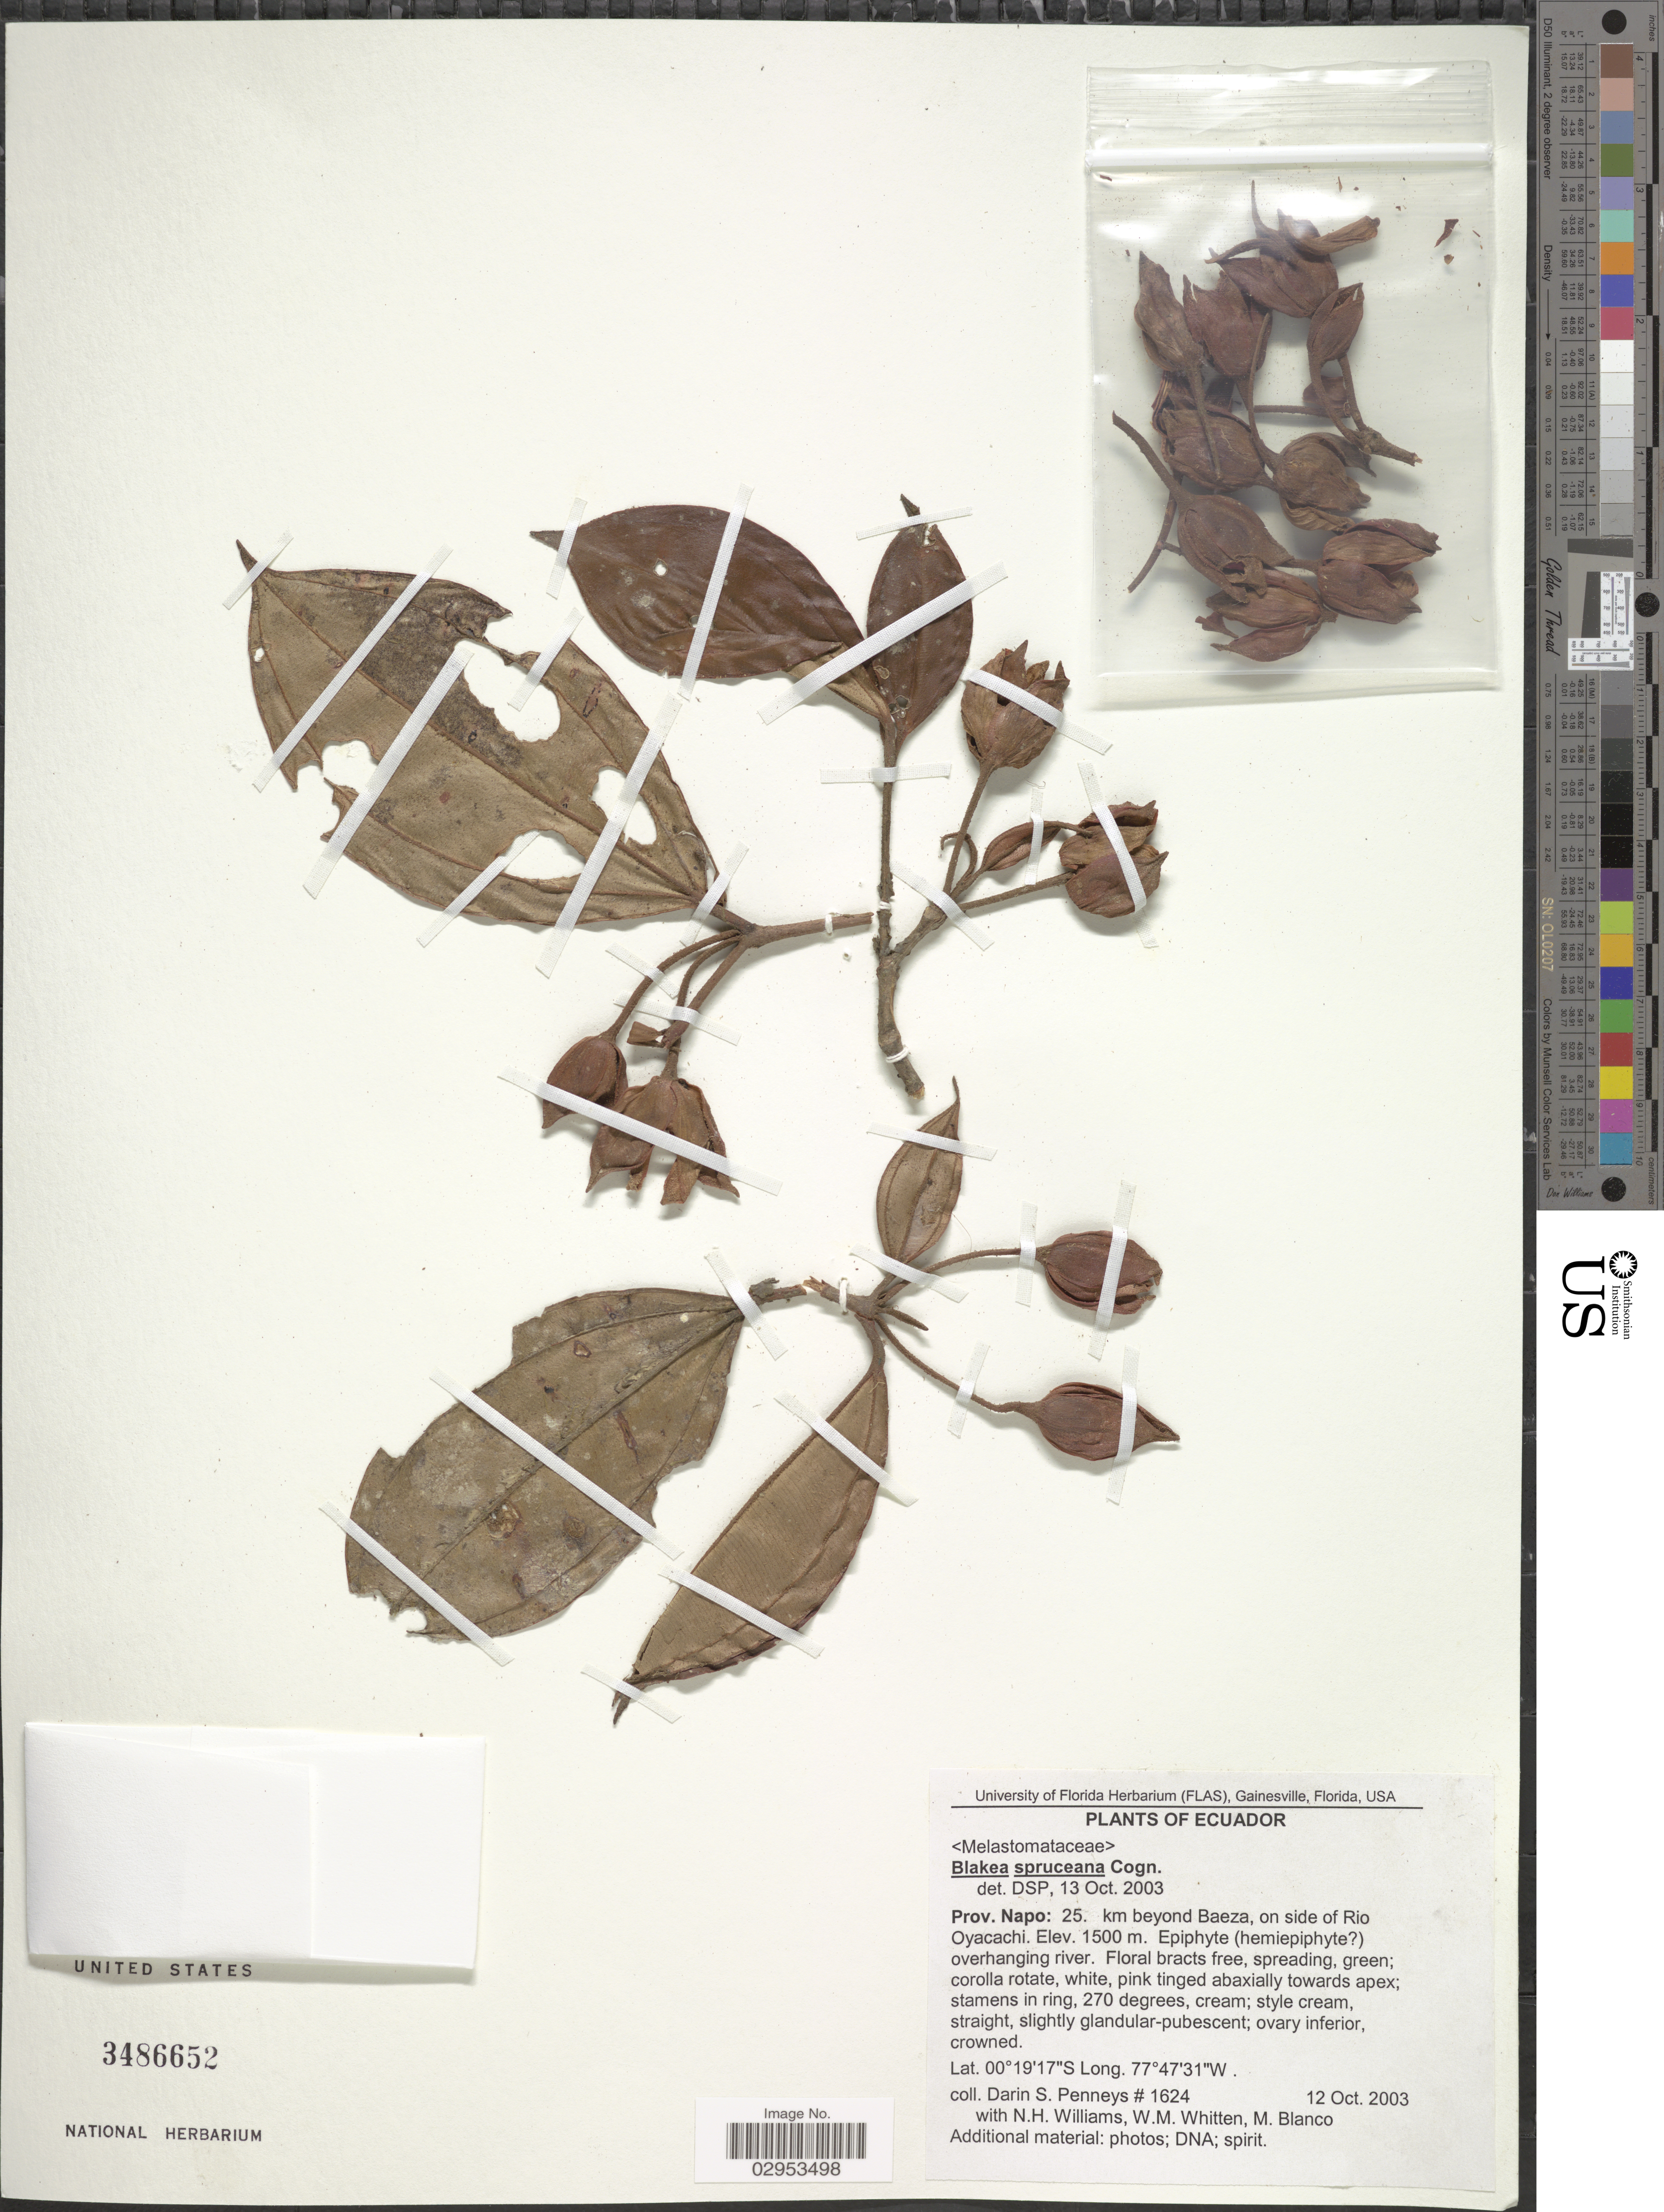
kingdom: Plantae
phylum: Tracheophyta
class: Magnoliopsida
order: Myrtales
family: Melastomataceae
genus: Blakea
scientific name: Blakea spruceana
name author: Cogn.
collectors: D. S. Penneys, N. H. Williams, W. M. Whitten & M. Blanco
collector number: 1624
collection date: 2003-10-12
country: Ecuador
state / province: Napo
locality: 25. km beyond Baeza, on side of Rio Oyacachi.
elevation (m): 1500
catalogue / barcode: US 3486652